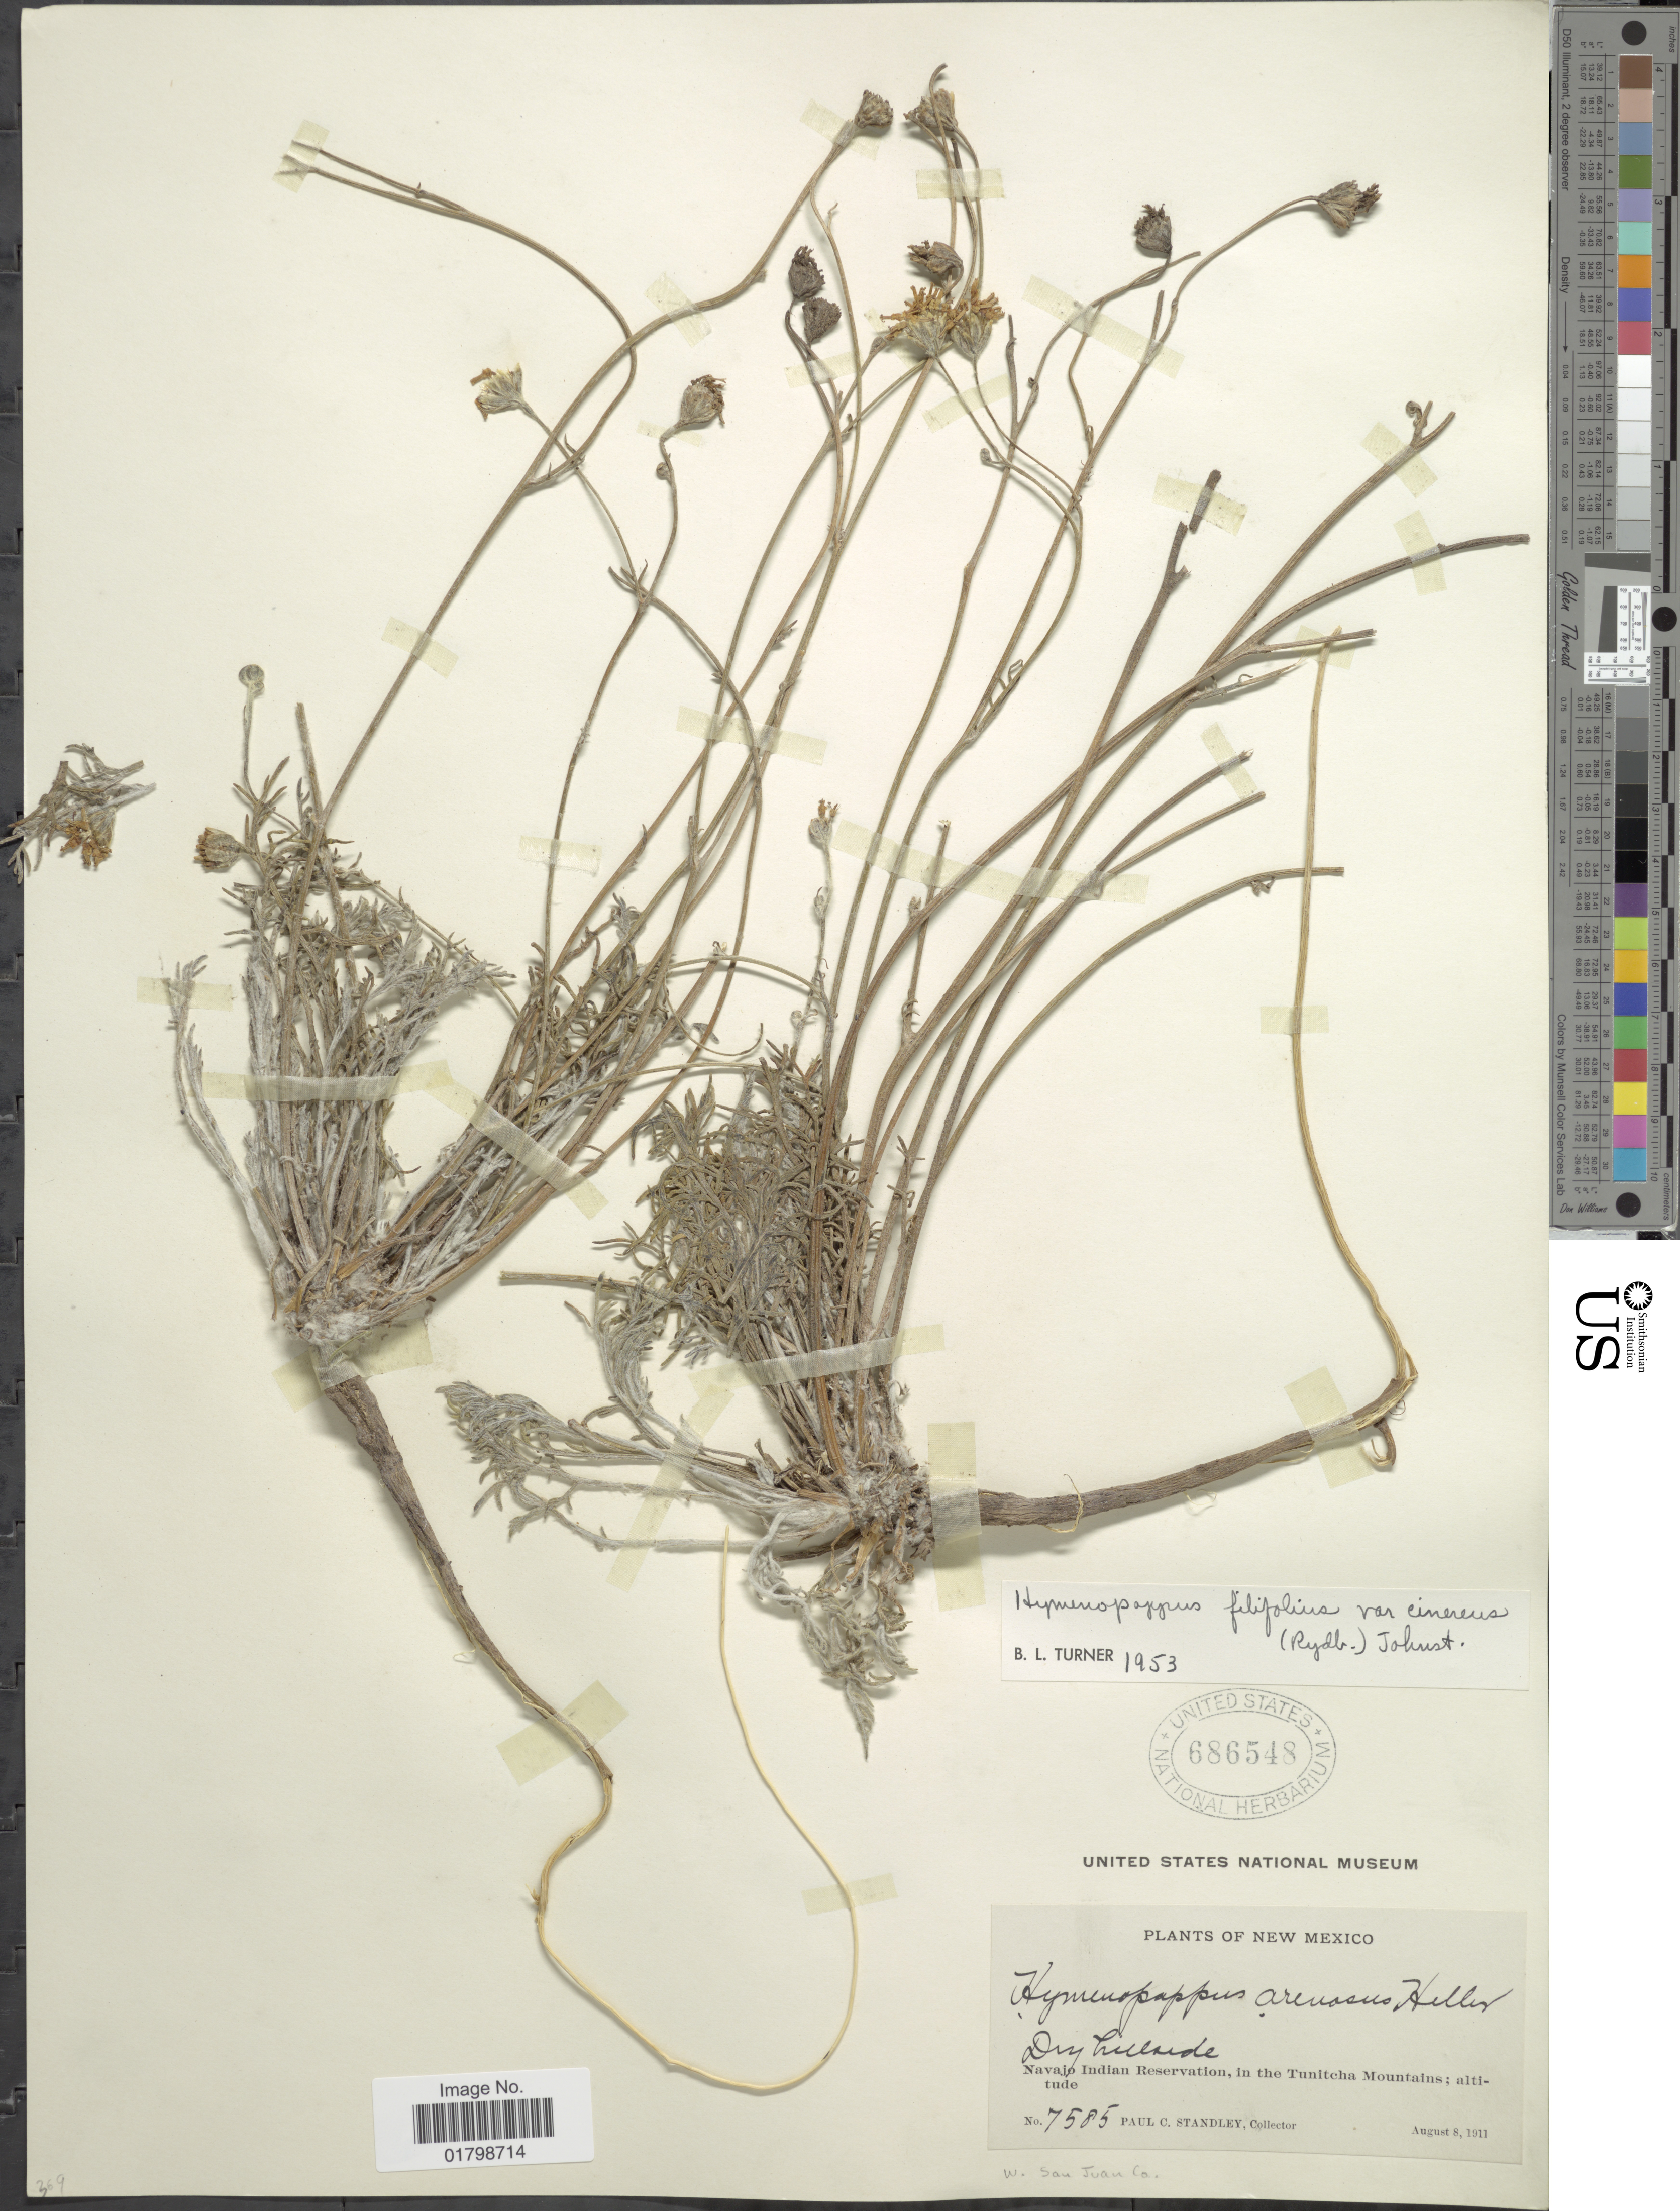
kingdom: Plantae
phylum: Tracheophyta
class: Magnoliopsida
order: Asterales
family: Asteraceae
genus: Hymenopappus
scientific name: Hymenopappus filifolius var. cinereus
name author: (Rydb.) I.M. Johnst.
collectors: P. C. Standley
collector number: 7585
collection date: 1911-08-08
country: United States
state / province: New Mexico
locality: Navajo Indian Reservation, in the Tunitcha Mountains, W. San Juan Co.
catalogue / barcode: US 686548